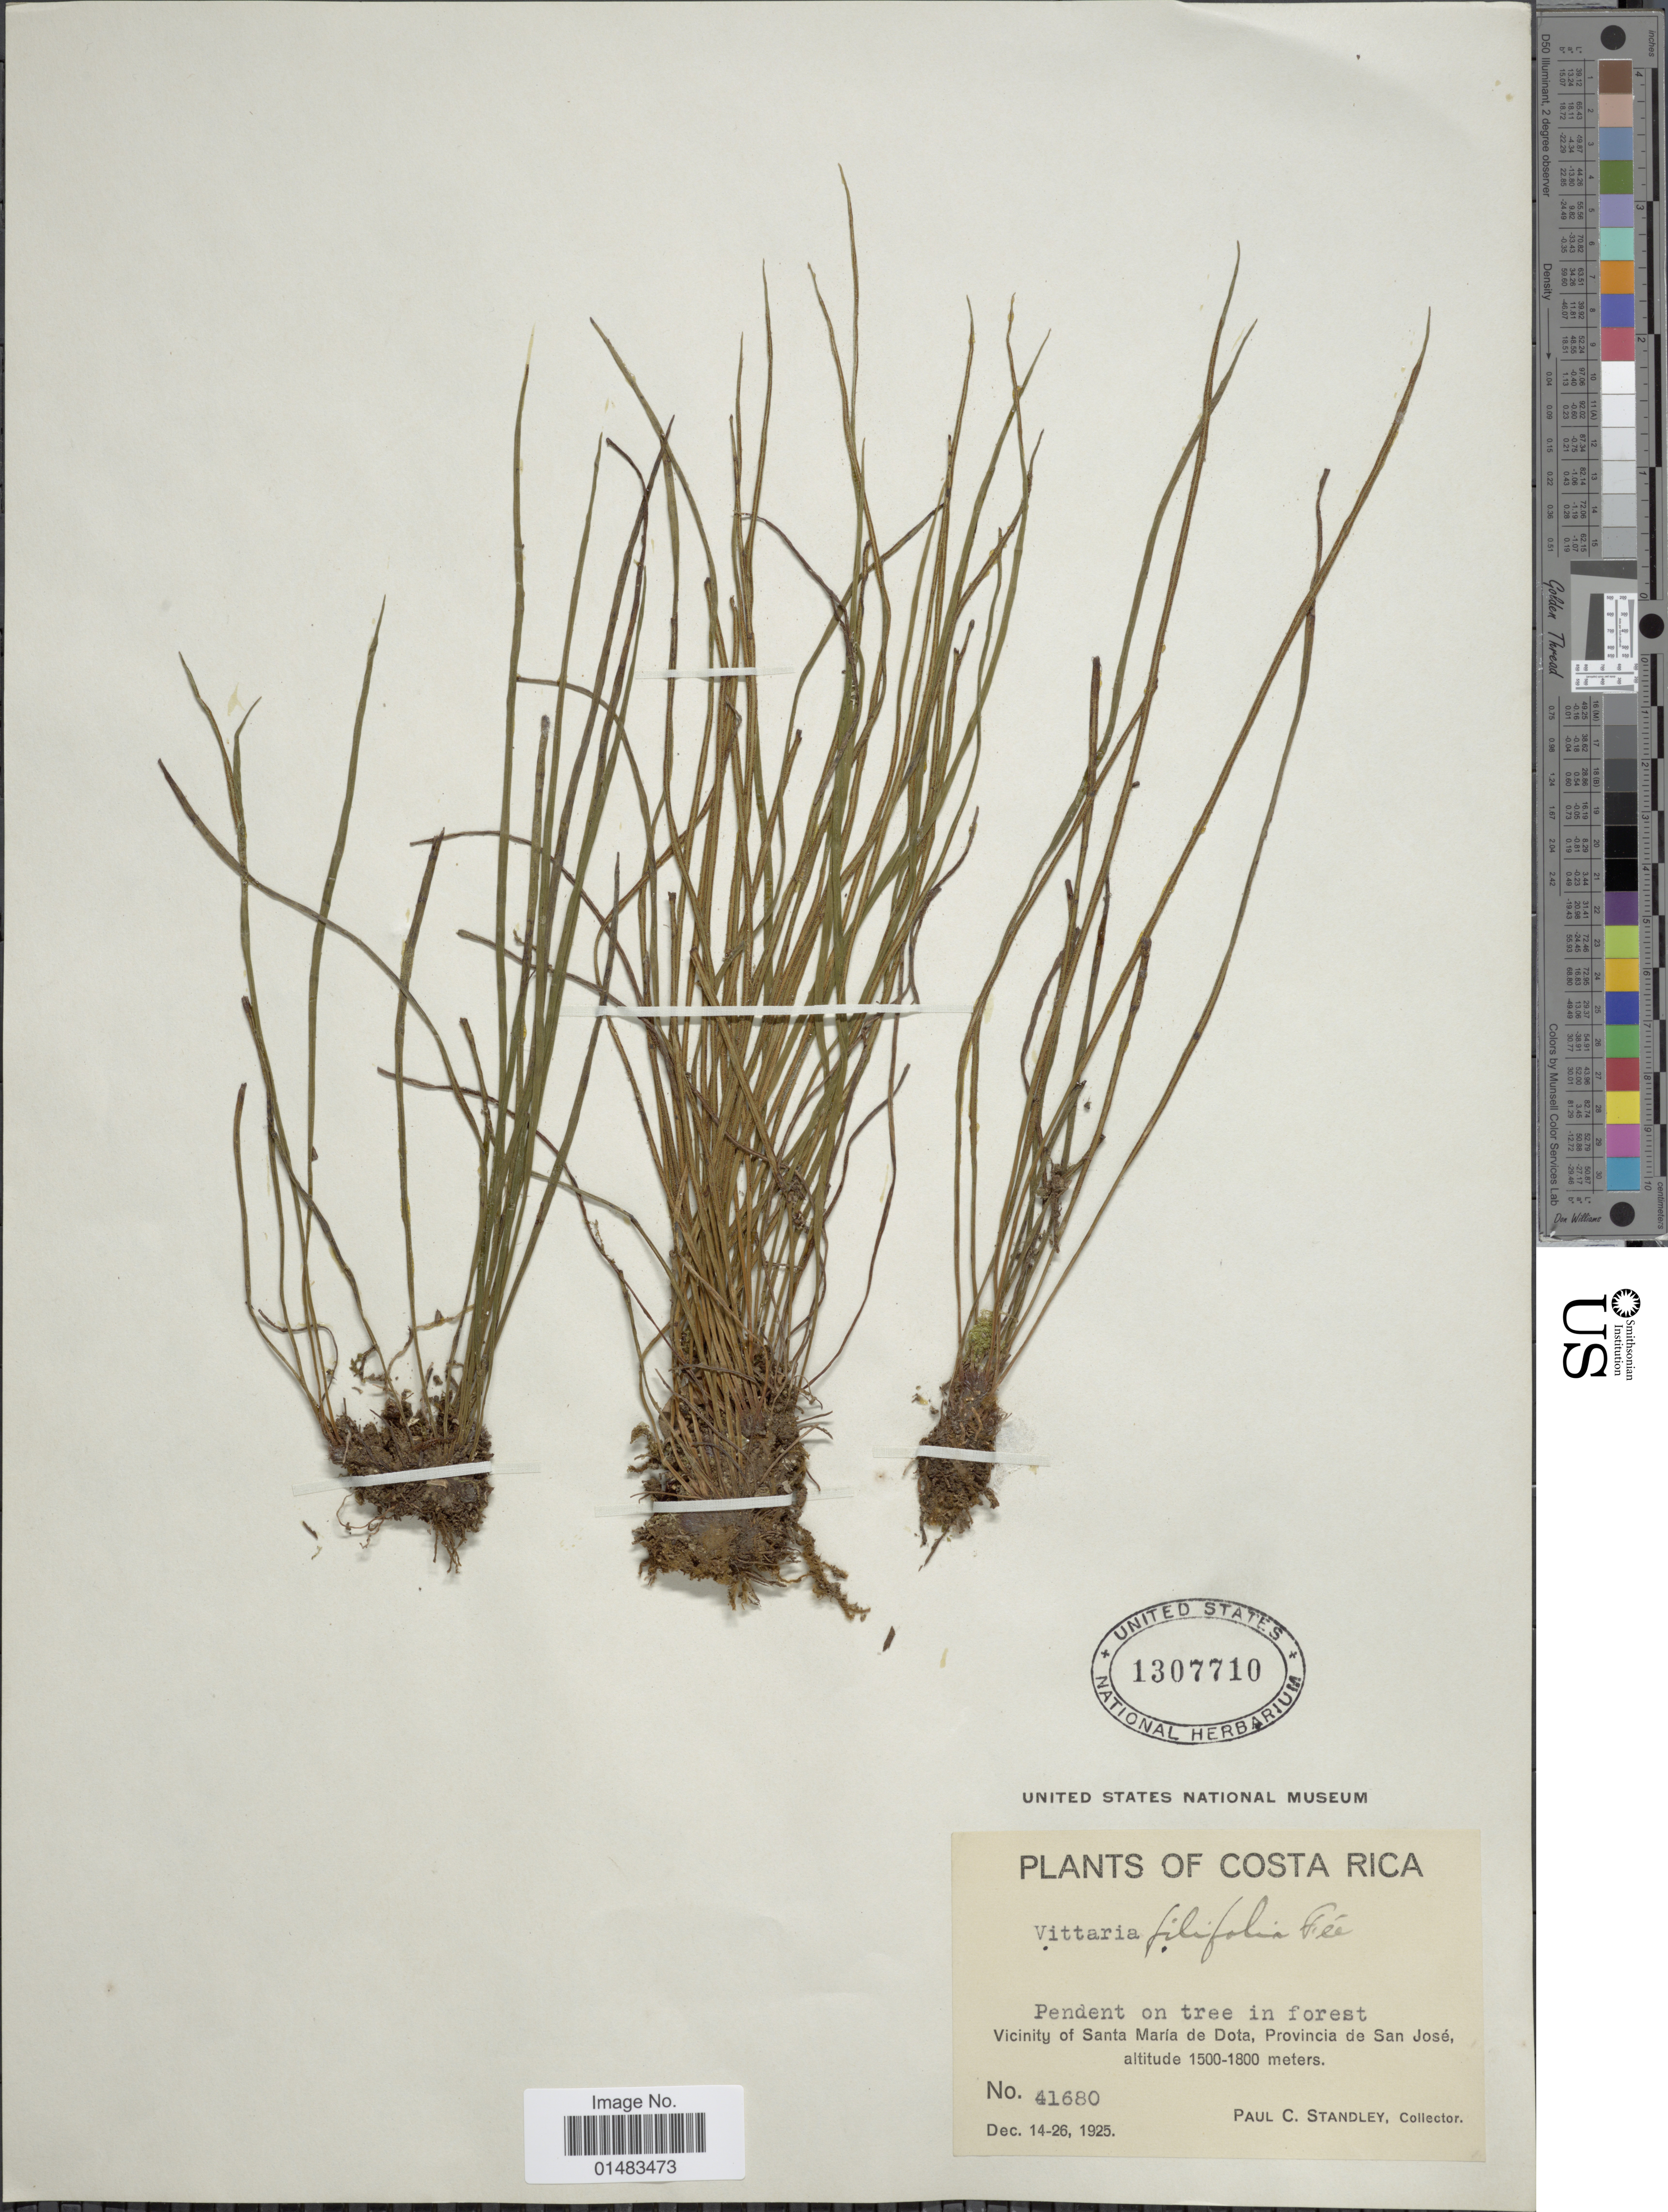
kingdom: Plantae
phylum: Tracheophyta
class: Polypodiopsida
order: Polypodiales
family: Pteridaceae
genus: Vittaria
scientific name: Vittaria graminifolia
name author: Kaulf.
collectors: P. C. Standley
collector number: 41680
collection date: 1925-12-14/1925-12-26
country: Costa Rica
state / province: San José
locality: Plants of Costa Rica, Pendent of tree in forest, Vicinity of Santa Maria de Dota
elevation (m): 1500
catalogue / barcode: US 1307710